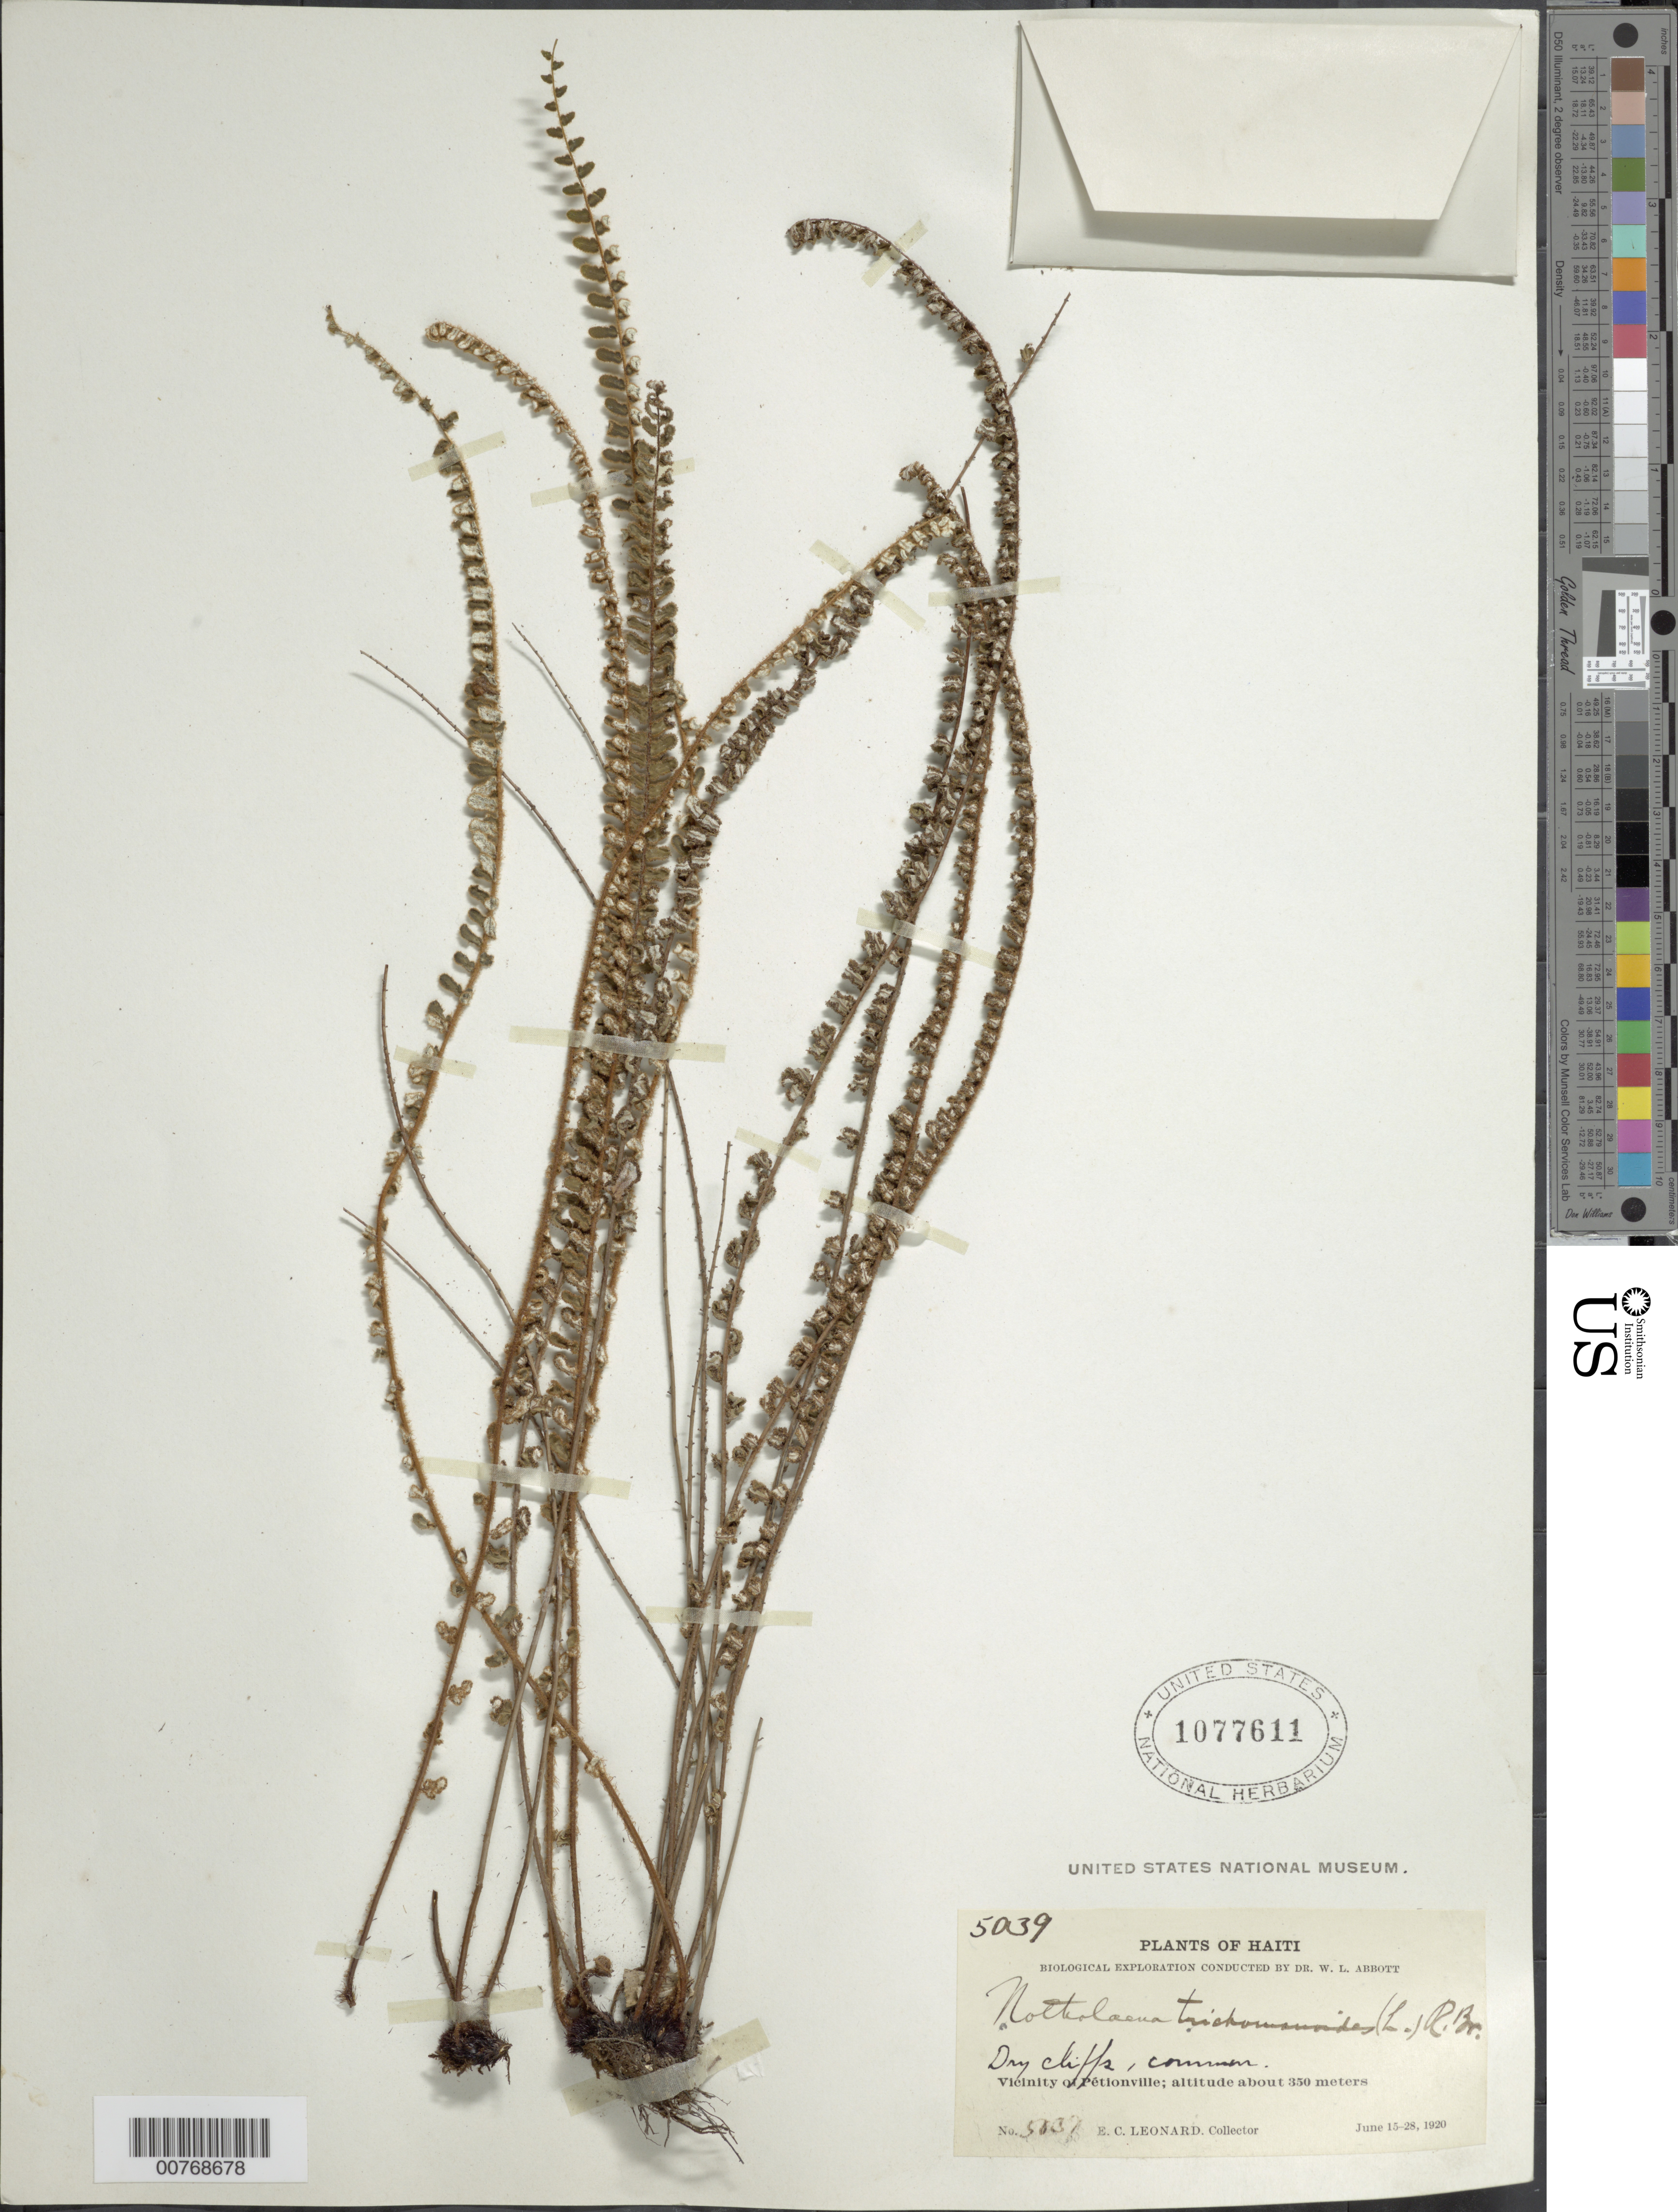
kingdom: Plantae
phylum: Tracheophyta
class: Polypodiopsida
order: Polypodiales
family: Pteridaceae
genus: Notholaena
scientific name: Notholaena trichomanoides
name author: (L.) Desv.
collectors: E. C. Leonard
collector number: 5837?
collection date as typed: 15 Jun 1920 to 28 Jun 1920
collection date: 1920-06-15/1920-06-28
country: Haiti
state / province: Ouest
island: Hispaniola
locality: Vicinity of Pétionville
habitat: Dry cliffs, common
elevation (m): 350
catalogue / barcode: US 1077611